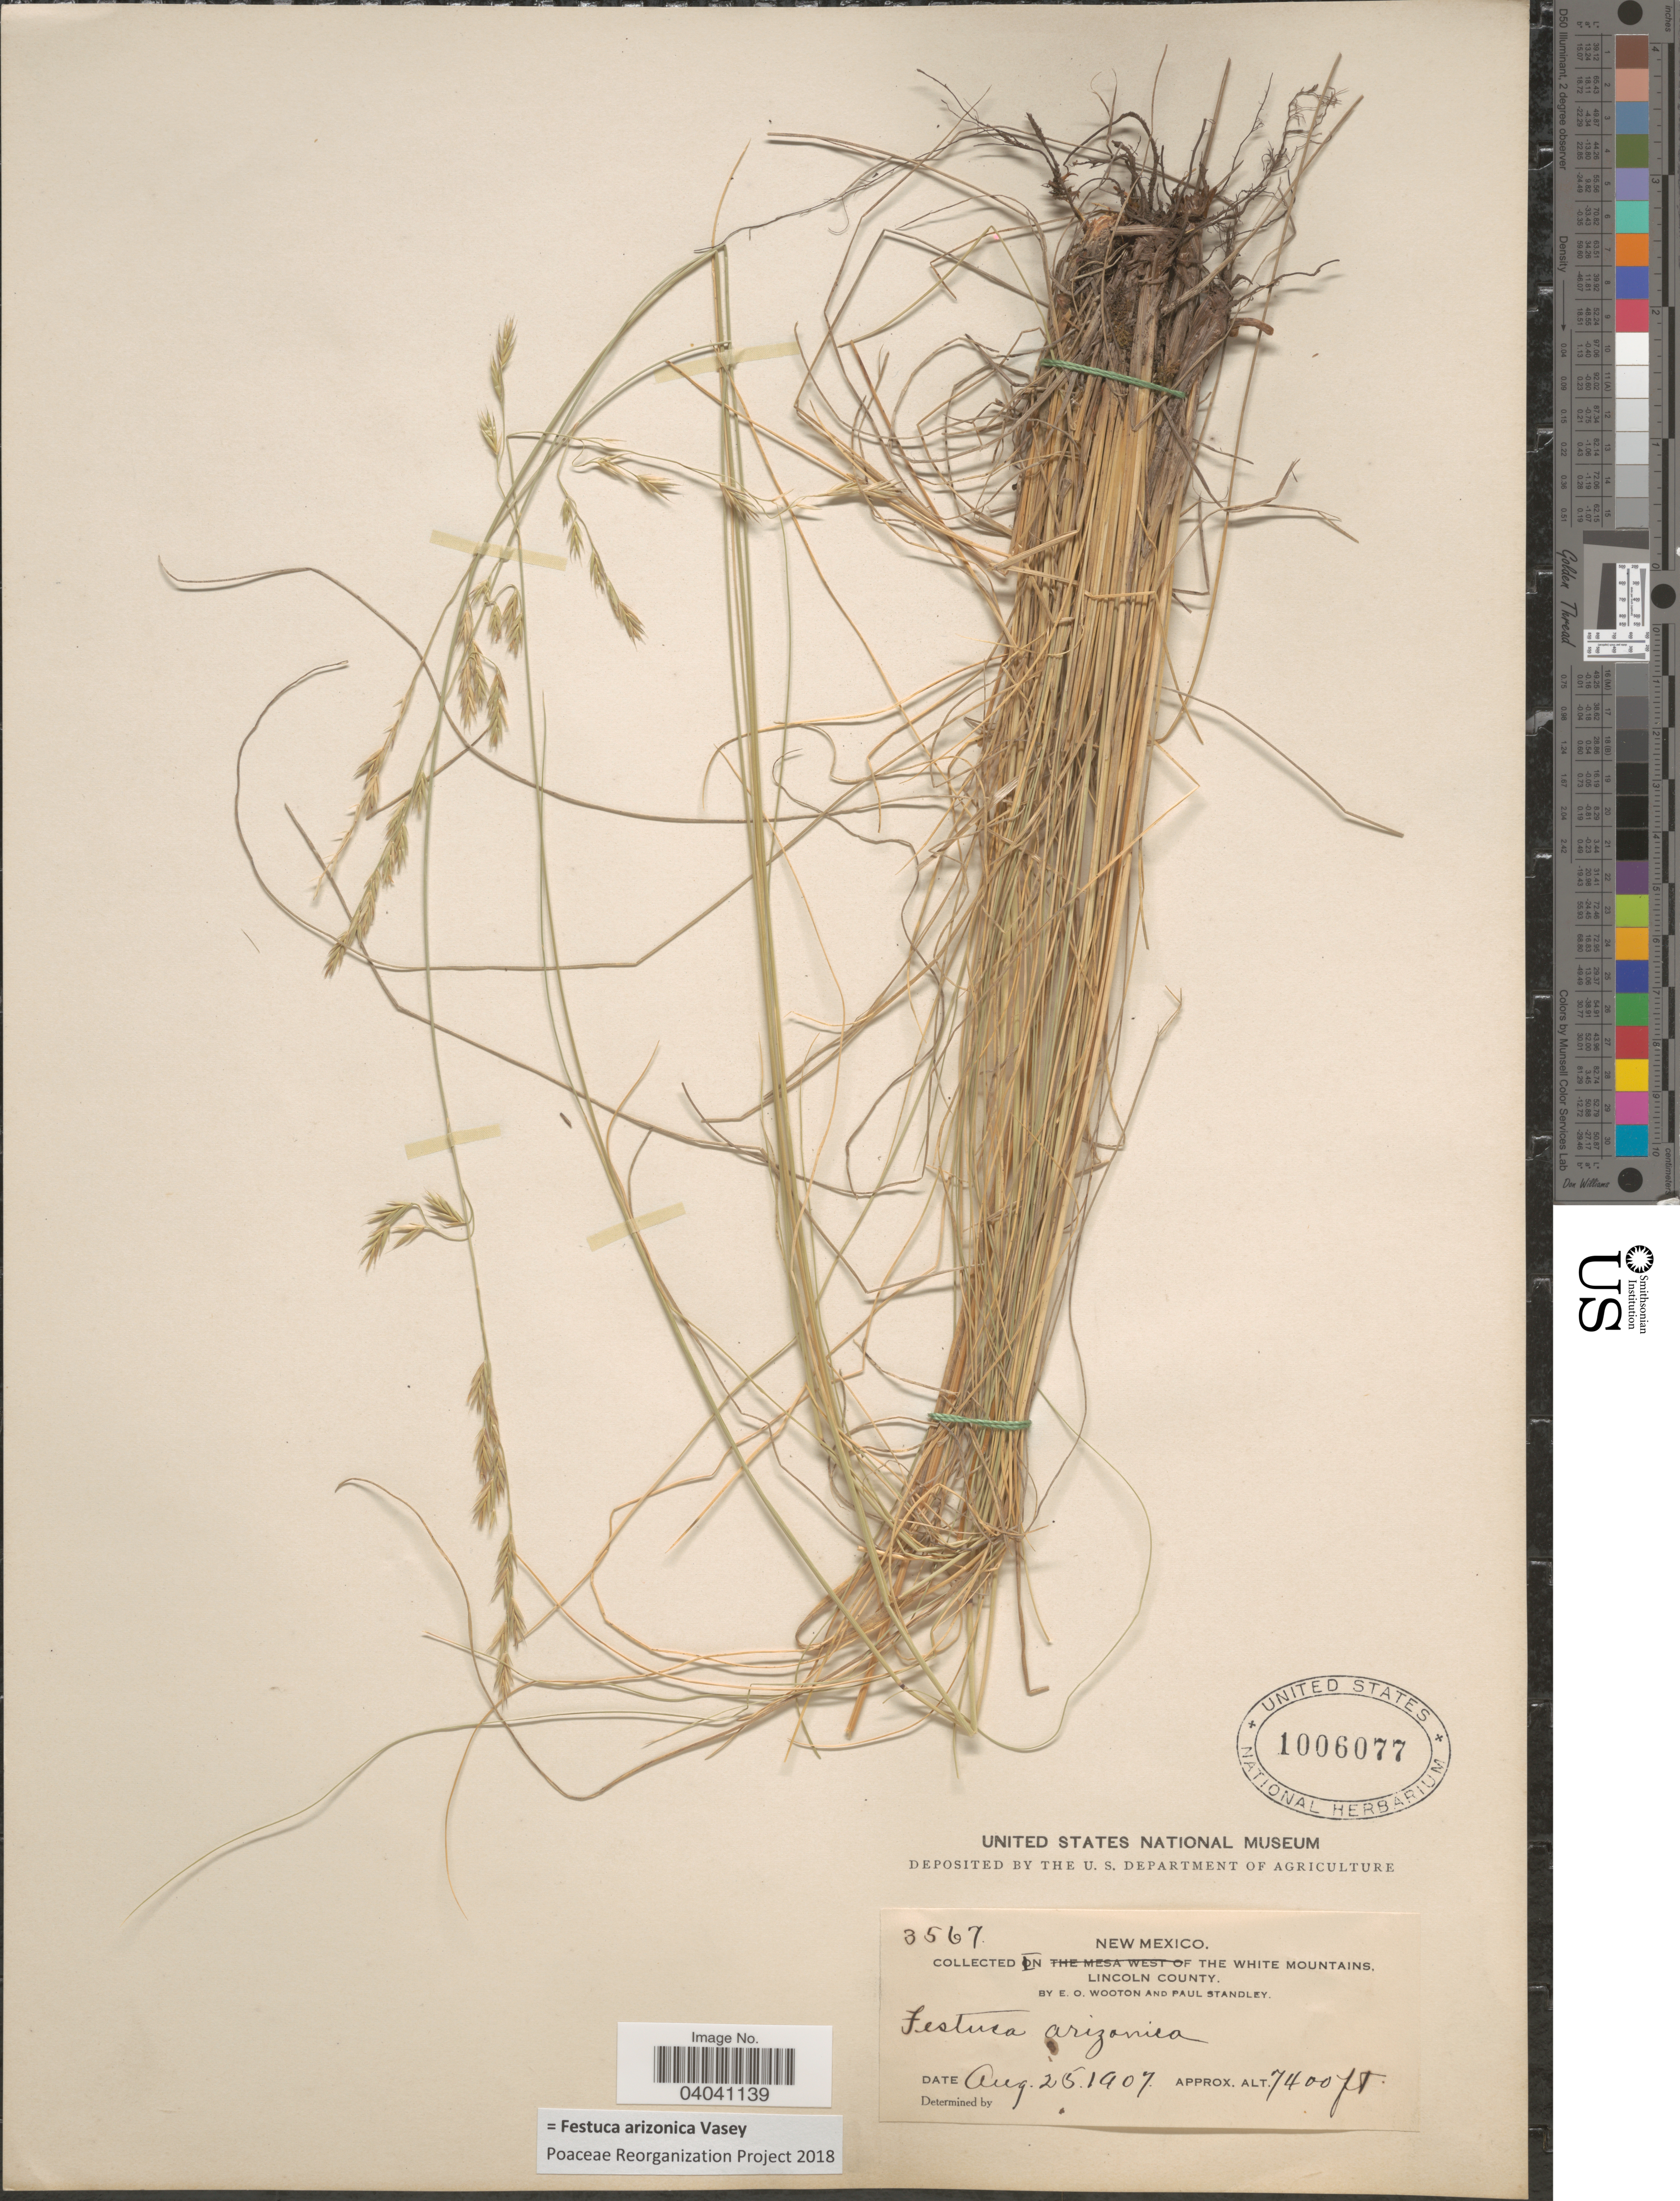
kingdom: Plantae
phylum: Tracheophyta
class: Liliopsida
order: Poales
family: Poaceae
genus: Festuca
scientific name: Festuca arizonica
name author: Vasey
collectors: E. O. Wooton & P. C. Standley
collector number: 3567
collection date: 1907-08-25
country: United States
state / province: New Mexico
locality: White Mountains. Lincoln County.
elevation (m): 2256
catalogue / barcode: US 1006077